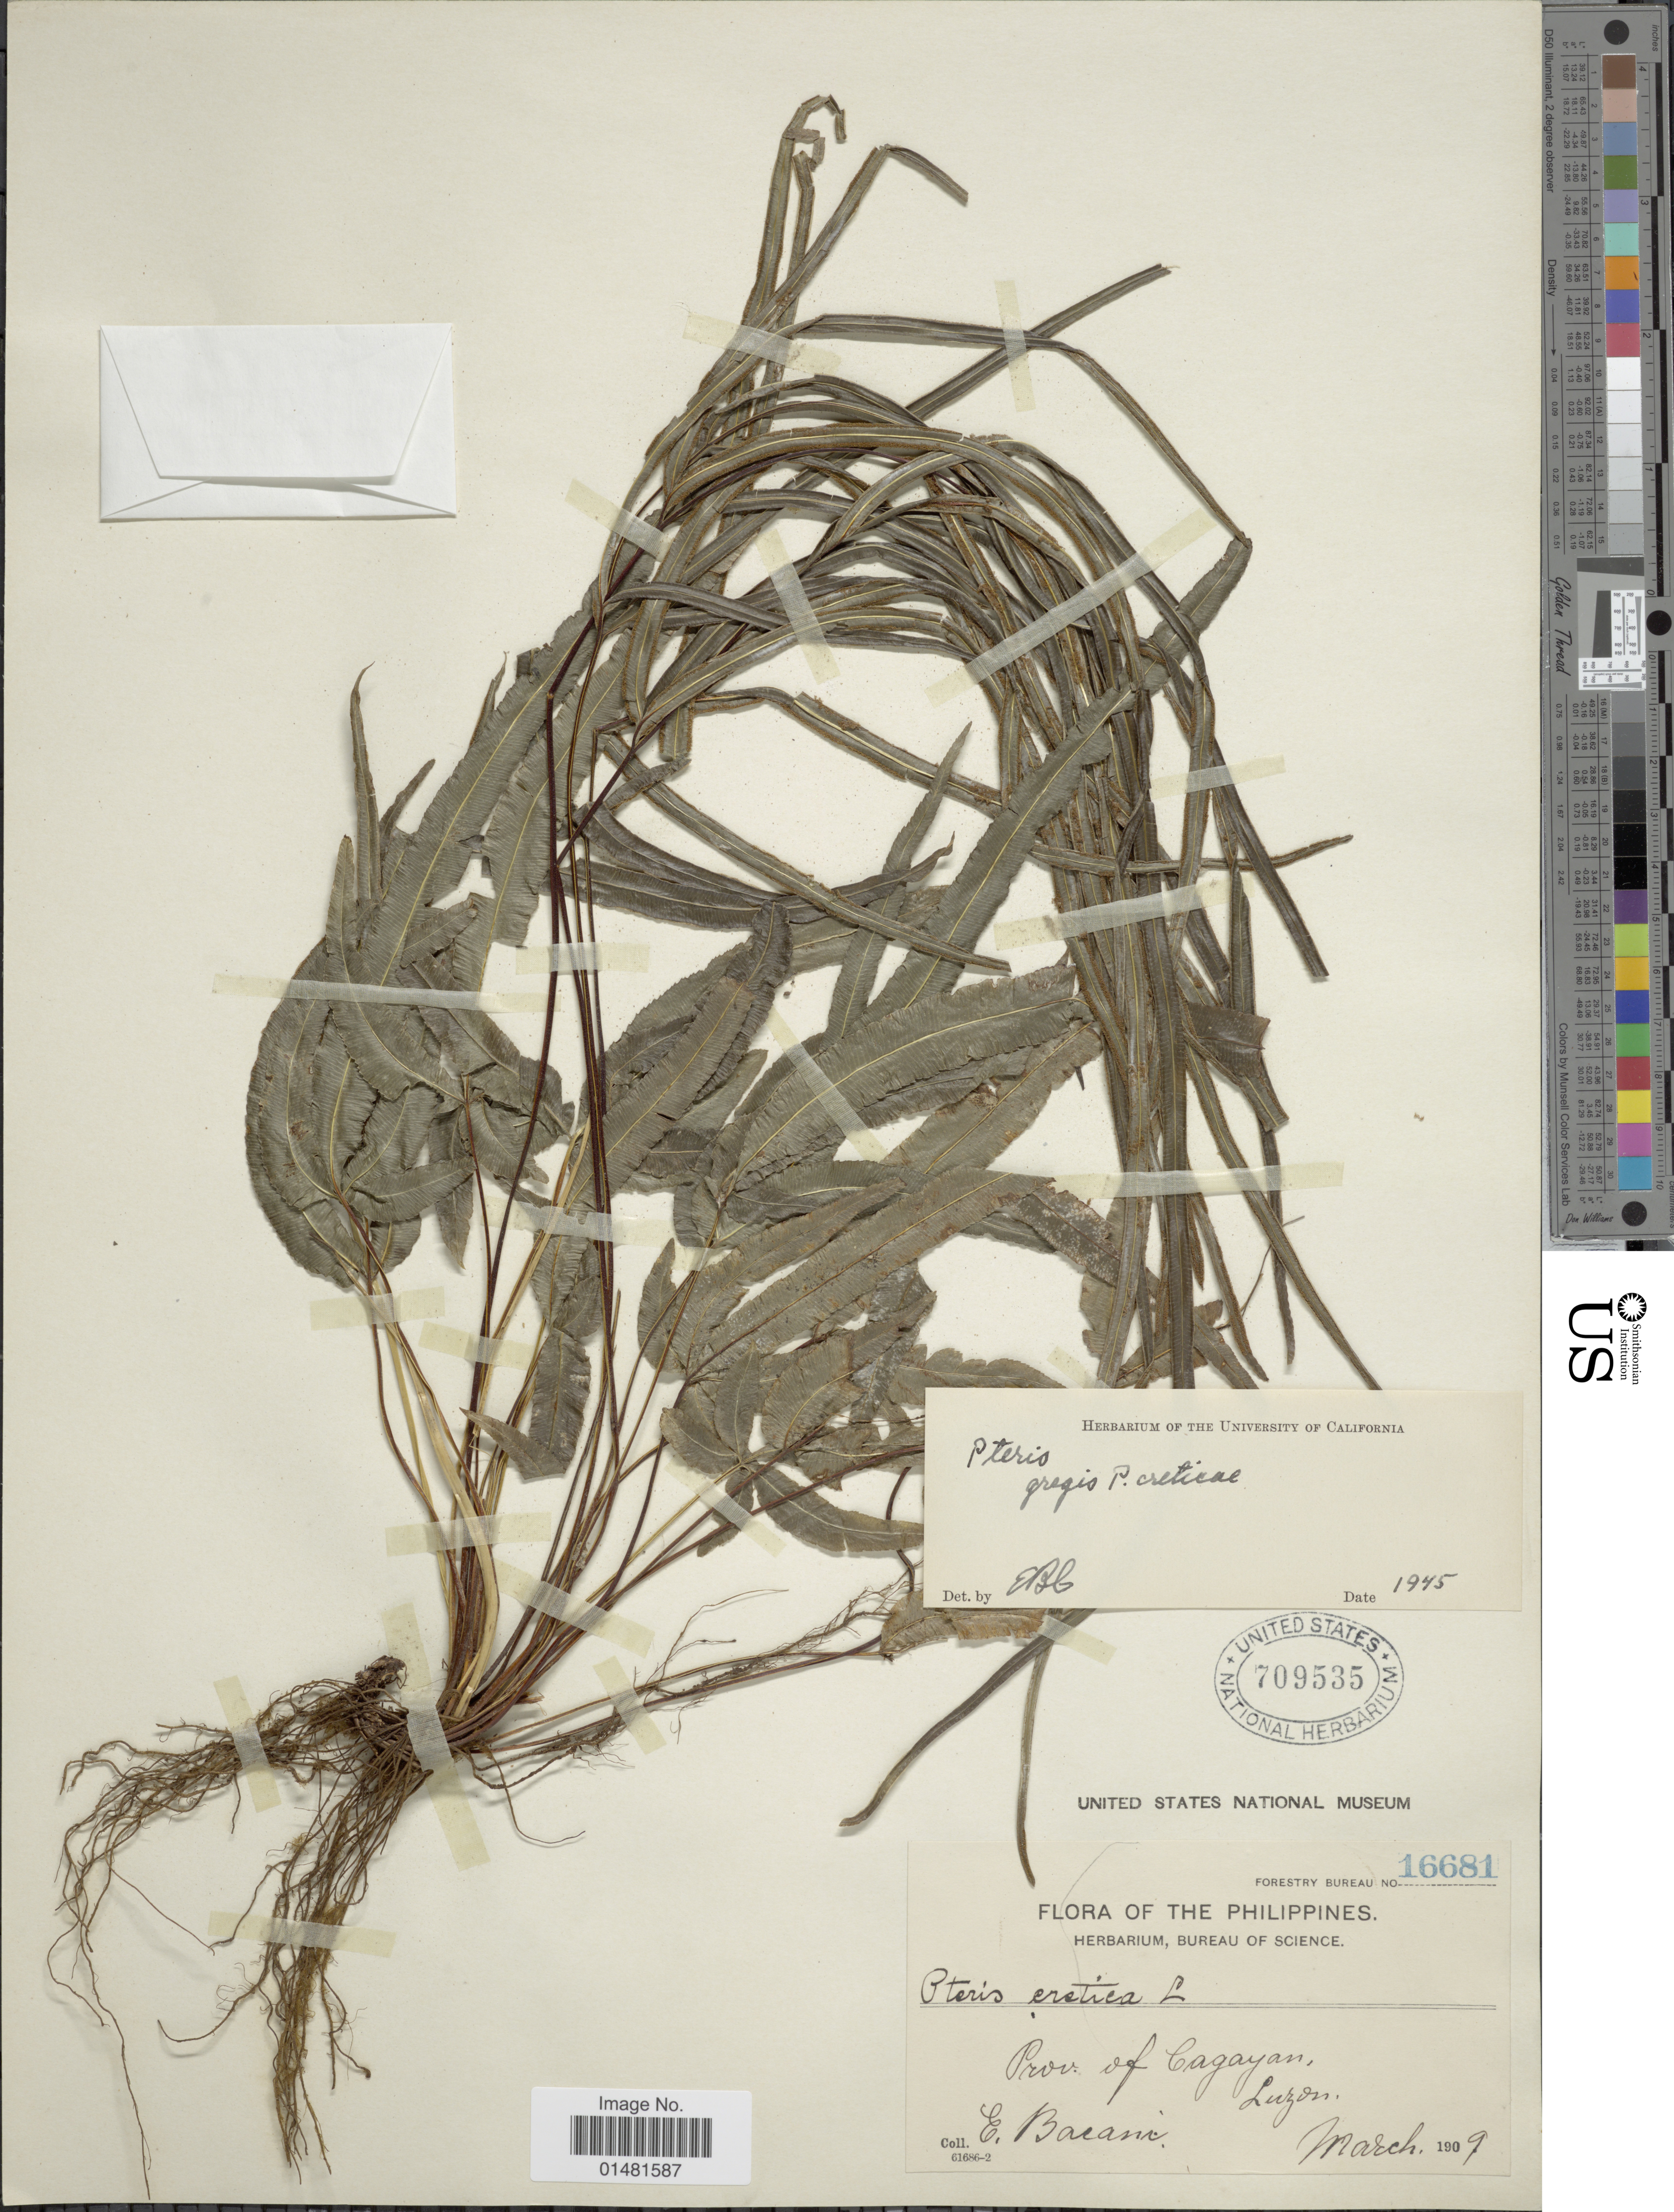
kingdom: Plantae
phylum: Tracheophyta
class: Polypodiopsida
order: Polypodiales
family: Pteridaceae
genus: Pteris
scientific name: Pteris cretica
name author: L.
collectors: E. Bacani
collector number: Forestry Bureau 16681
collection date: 1909-03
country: Philippines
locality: Prov. of Cagayan, Luzon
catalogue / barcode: US 709535